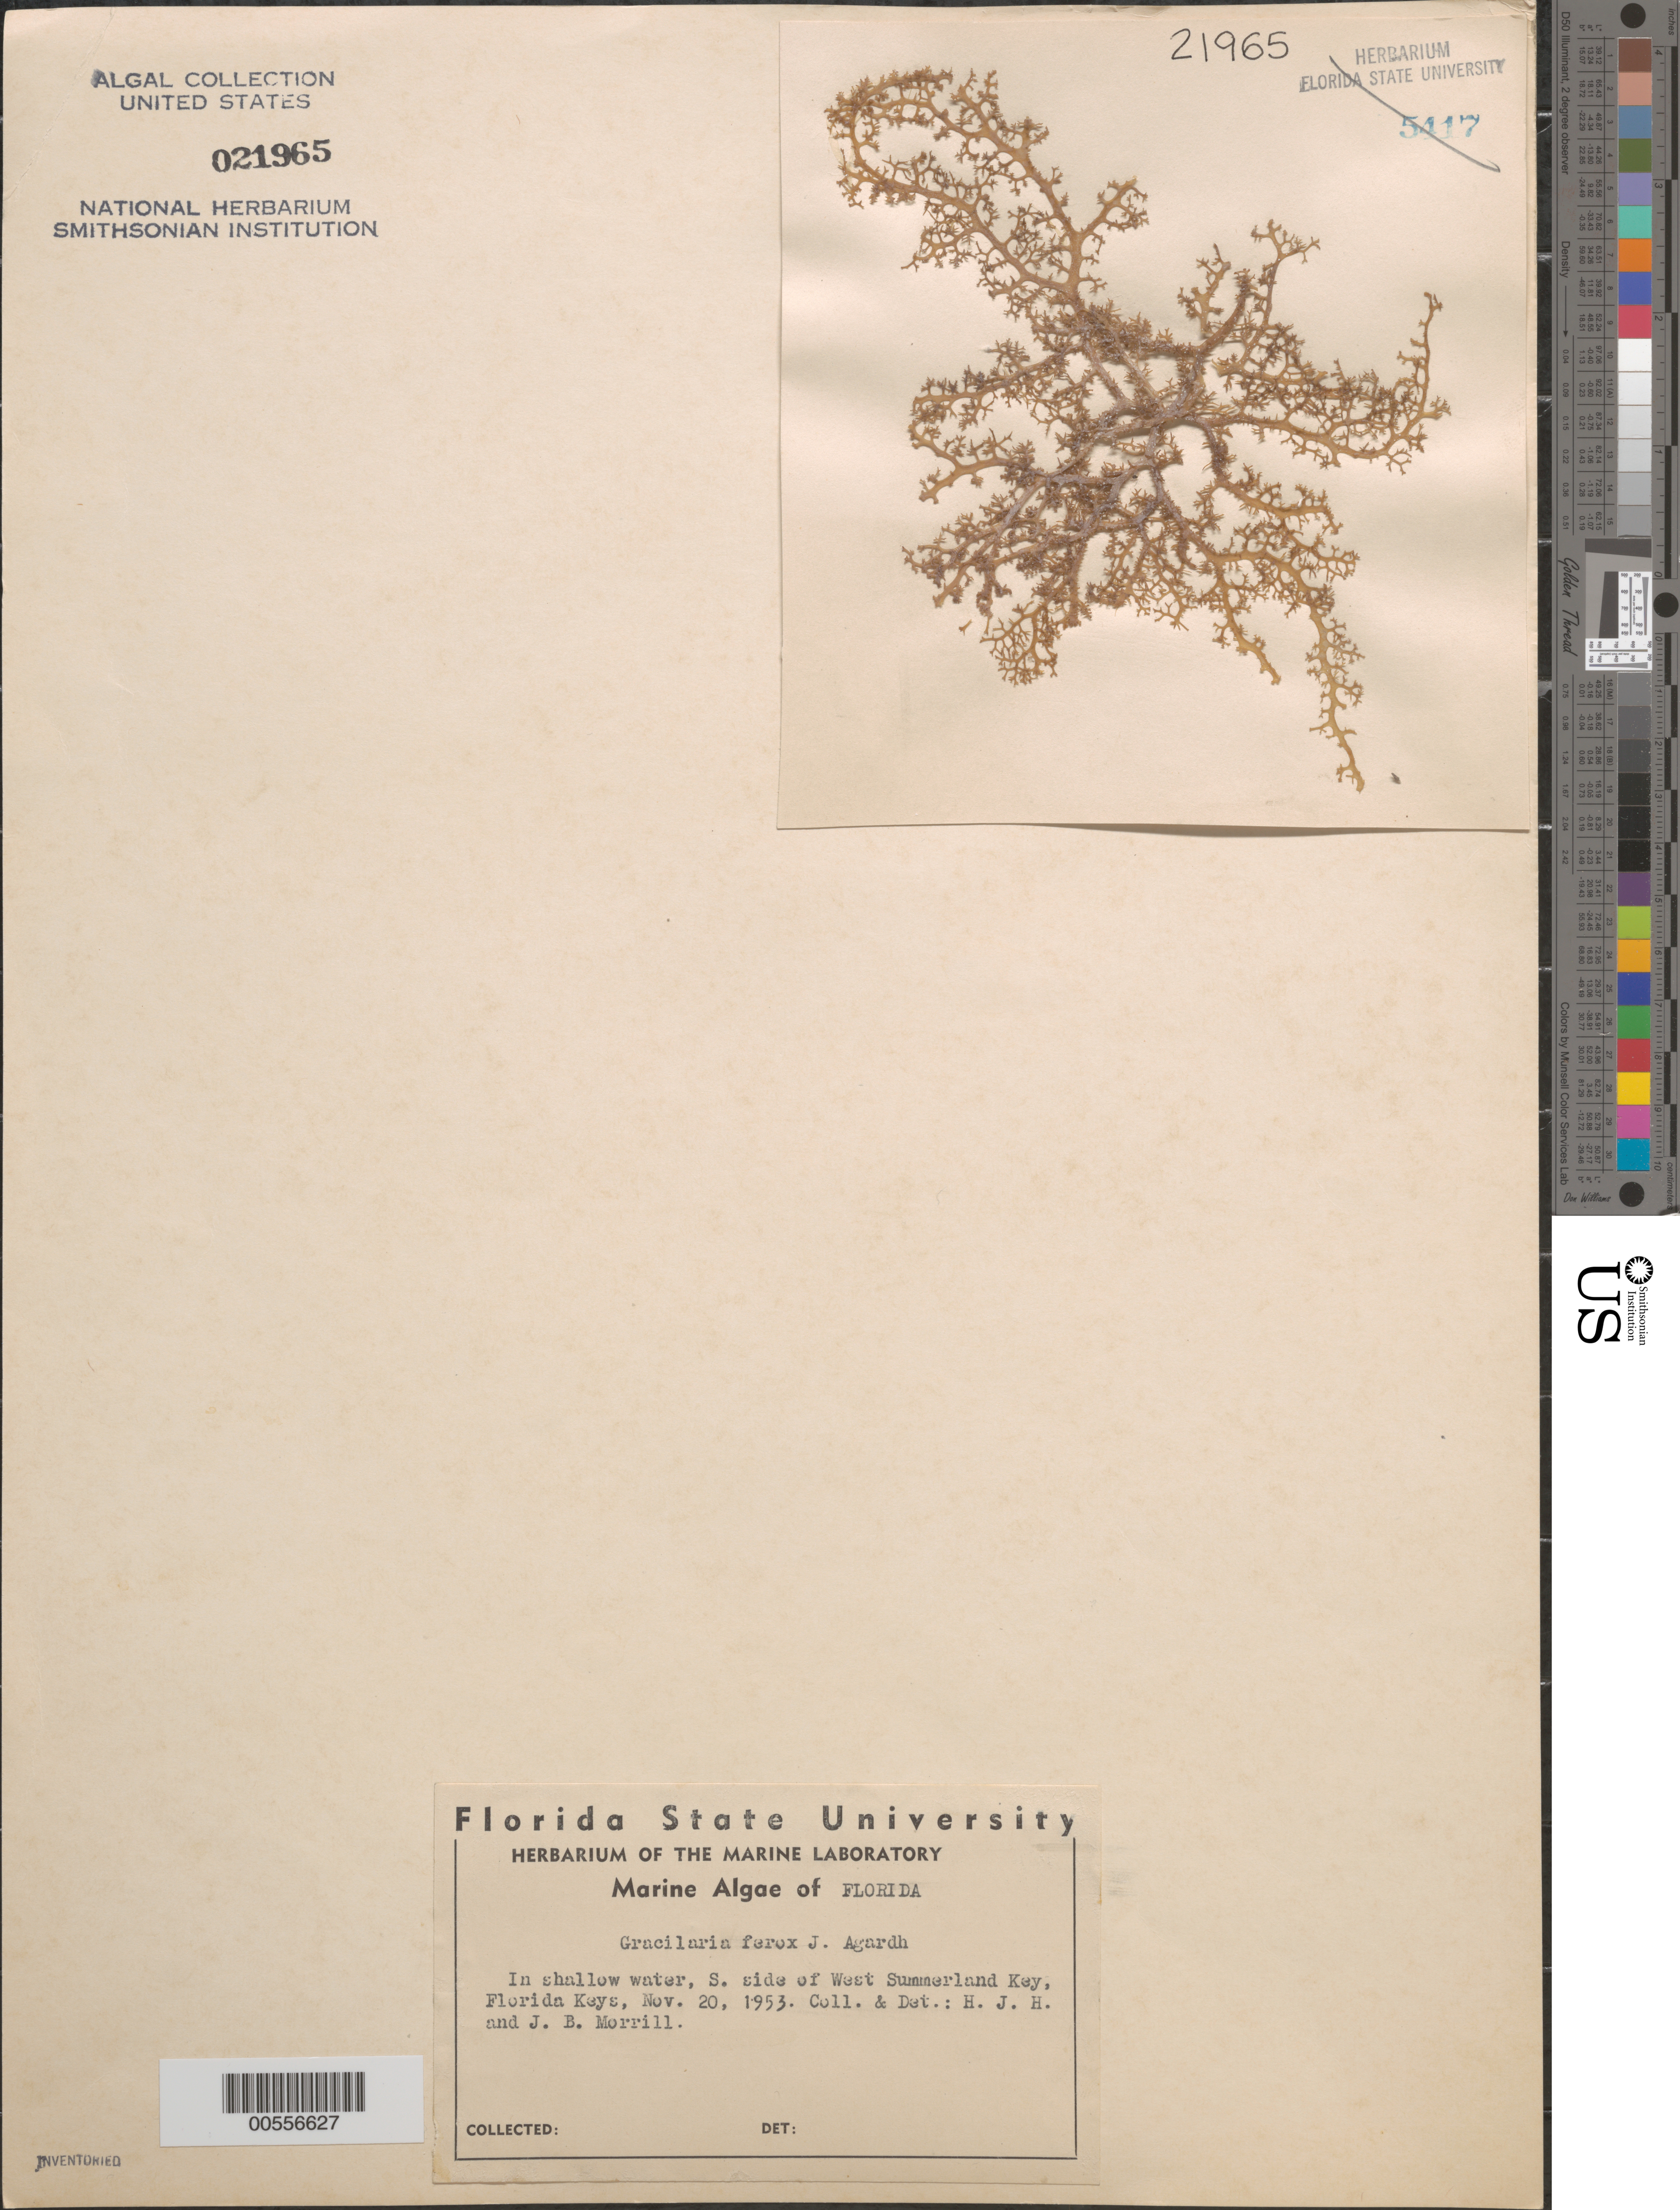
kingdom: Plantae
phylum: Rhodophyta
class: Florideophyceae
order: Gracilariales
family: Gracilariaceae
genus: Gracilaria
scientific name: Gracilaria ferox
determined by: Humm, Harold J.; Morrill, J. B.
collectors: H. J. Humm & J. Morrill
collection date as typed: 20 Nov 1953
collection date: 1953-11-20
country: United States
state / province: Florida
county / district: Monroe County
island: West Summerland Key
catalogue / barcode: US 21965